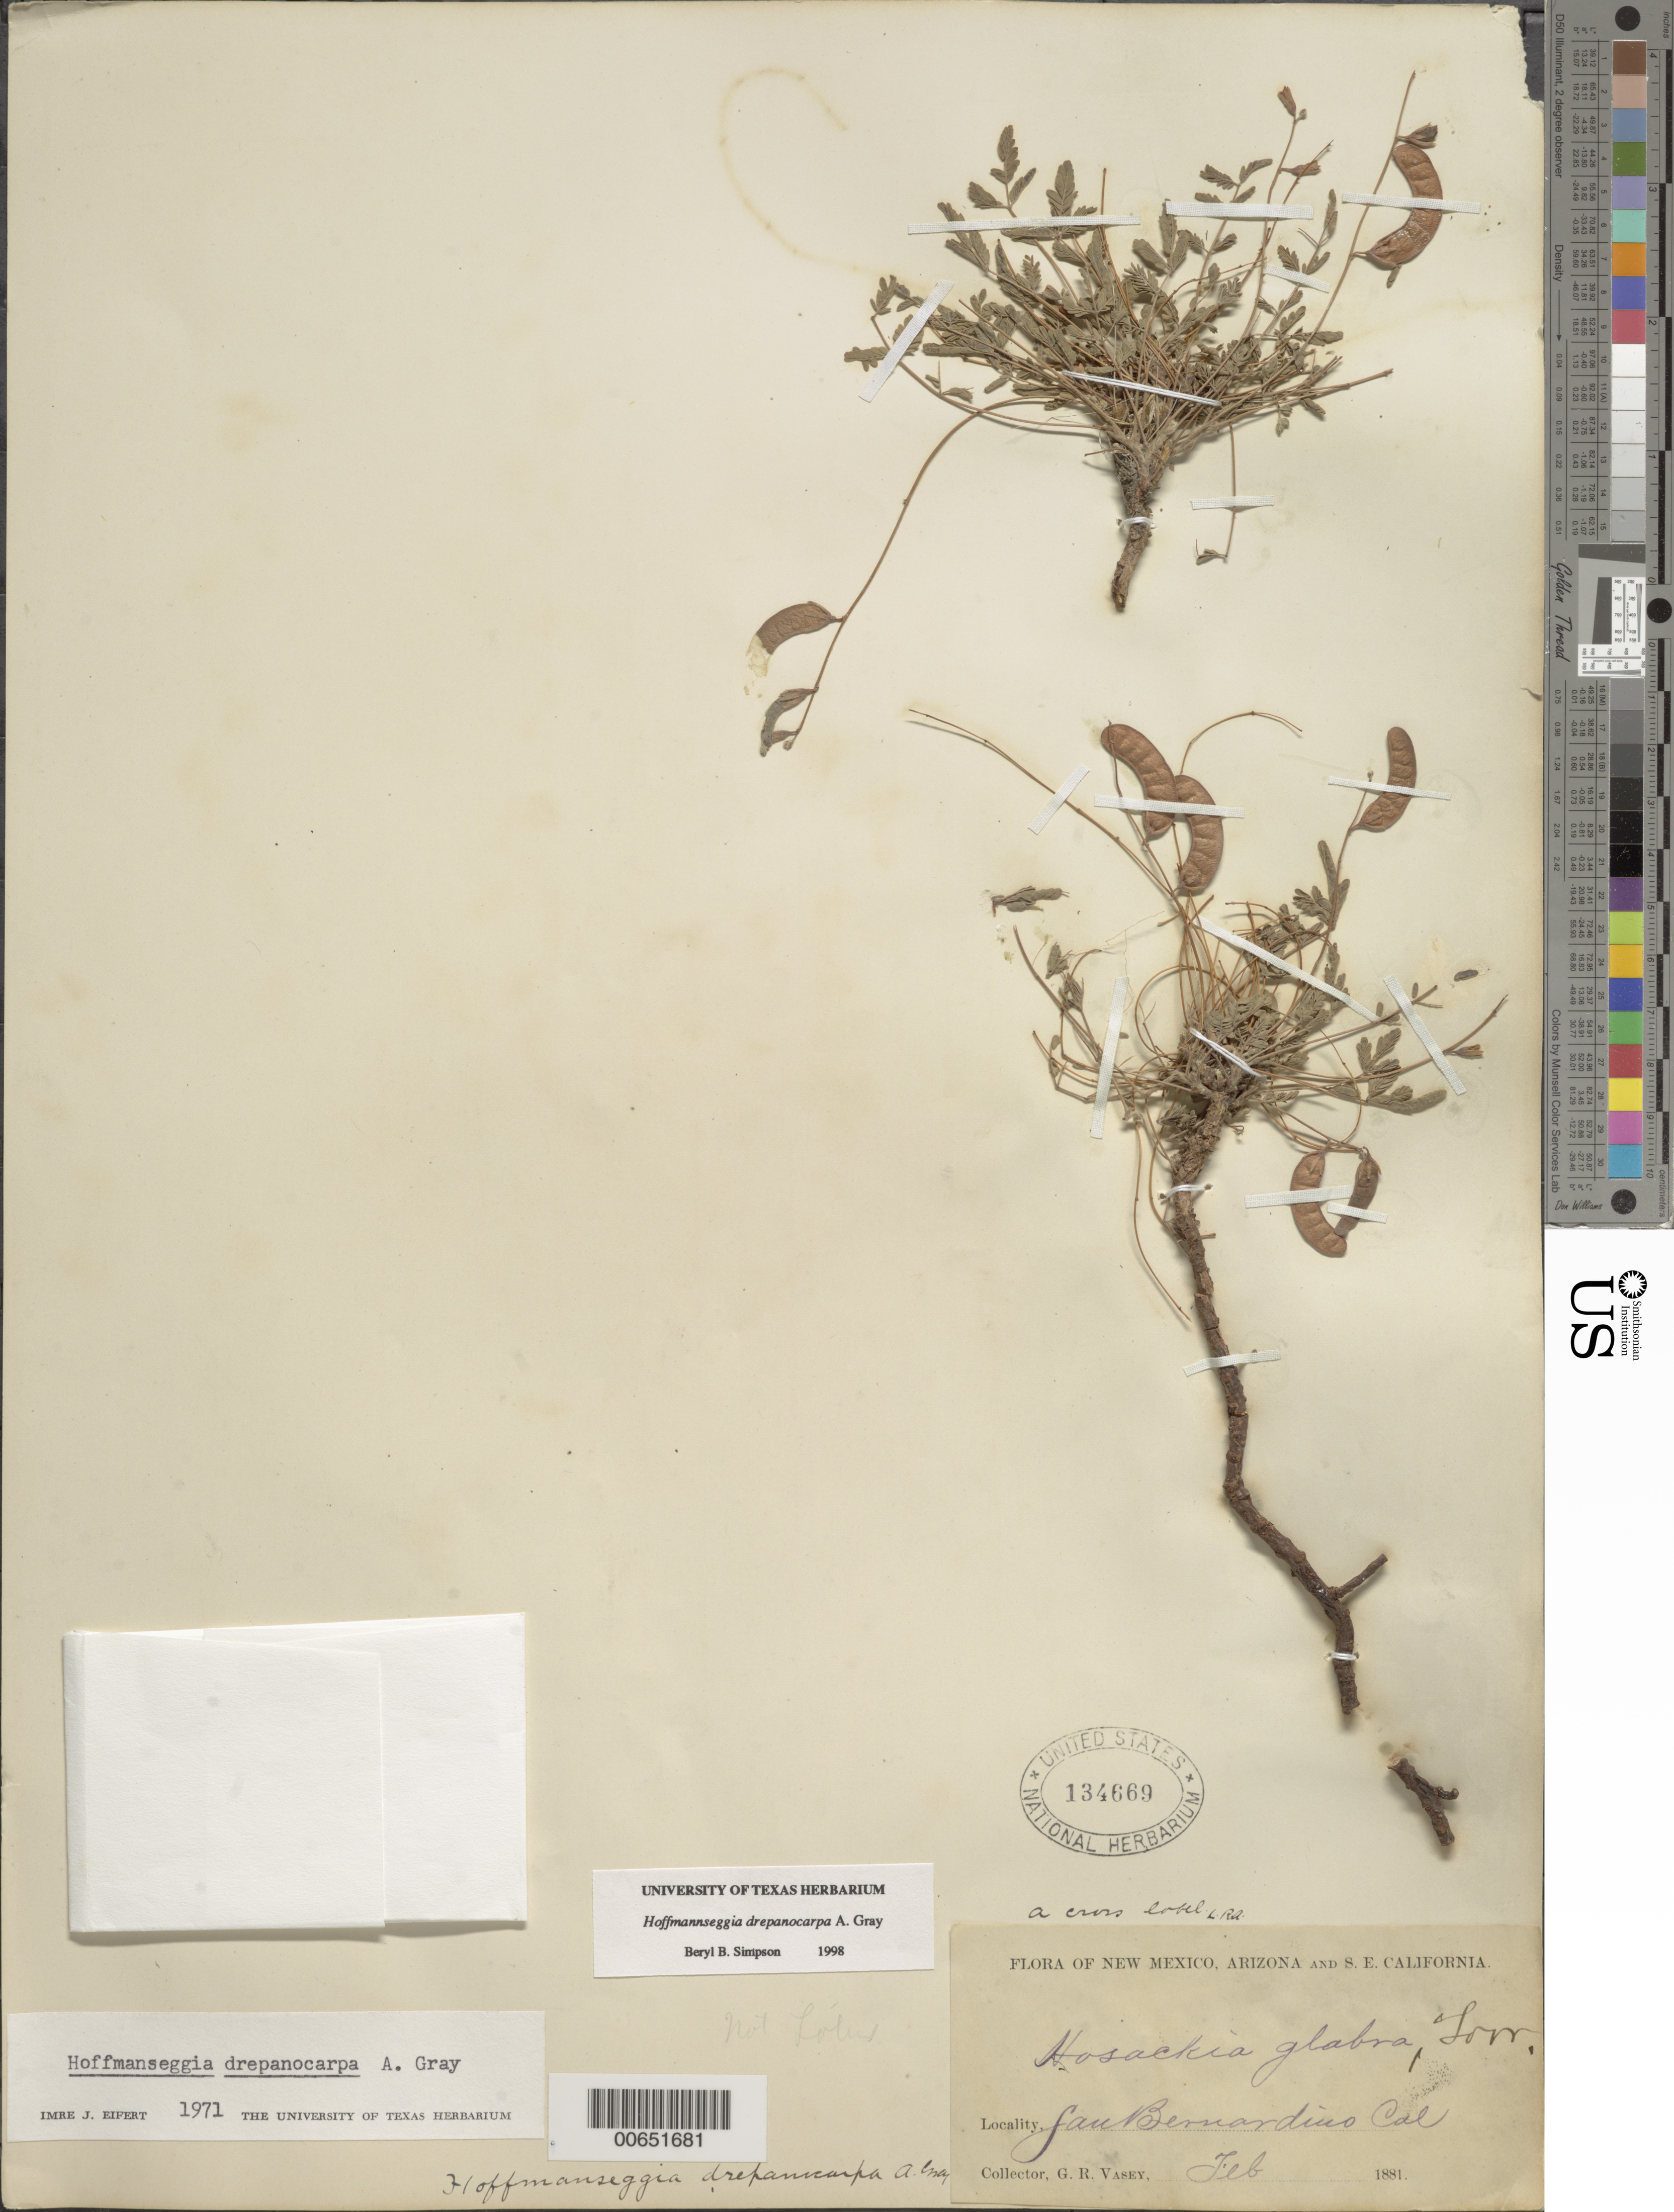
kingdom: Plantae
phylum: Tracheophyta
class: Magnoliopsida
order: Fabales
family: Fabaceae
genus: Hoffmannseggia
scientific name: Hoffmannseggia drepanocarpa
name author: A. Gray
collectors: G. R. Vasey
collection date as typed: Feb 1881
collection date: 1881-02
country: United States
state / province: California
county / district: San Bernardino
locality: San Bernardino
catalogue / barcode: US 134669